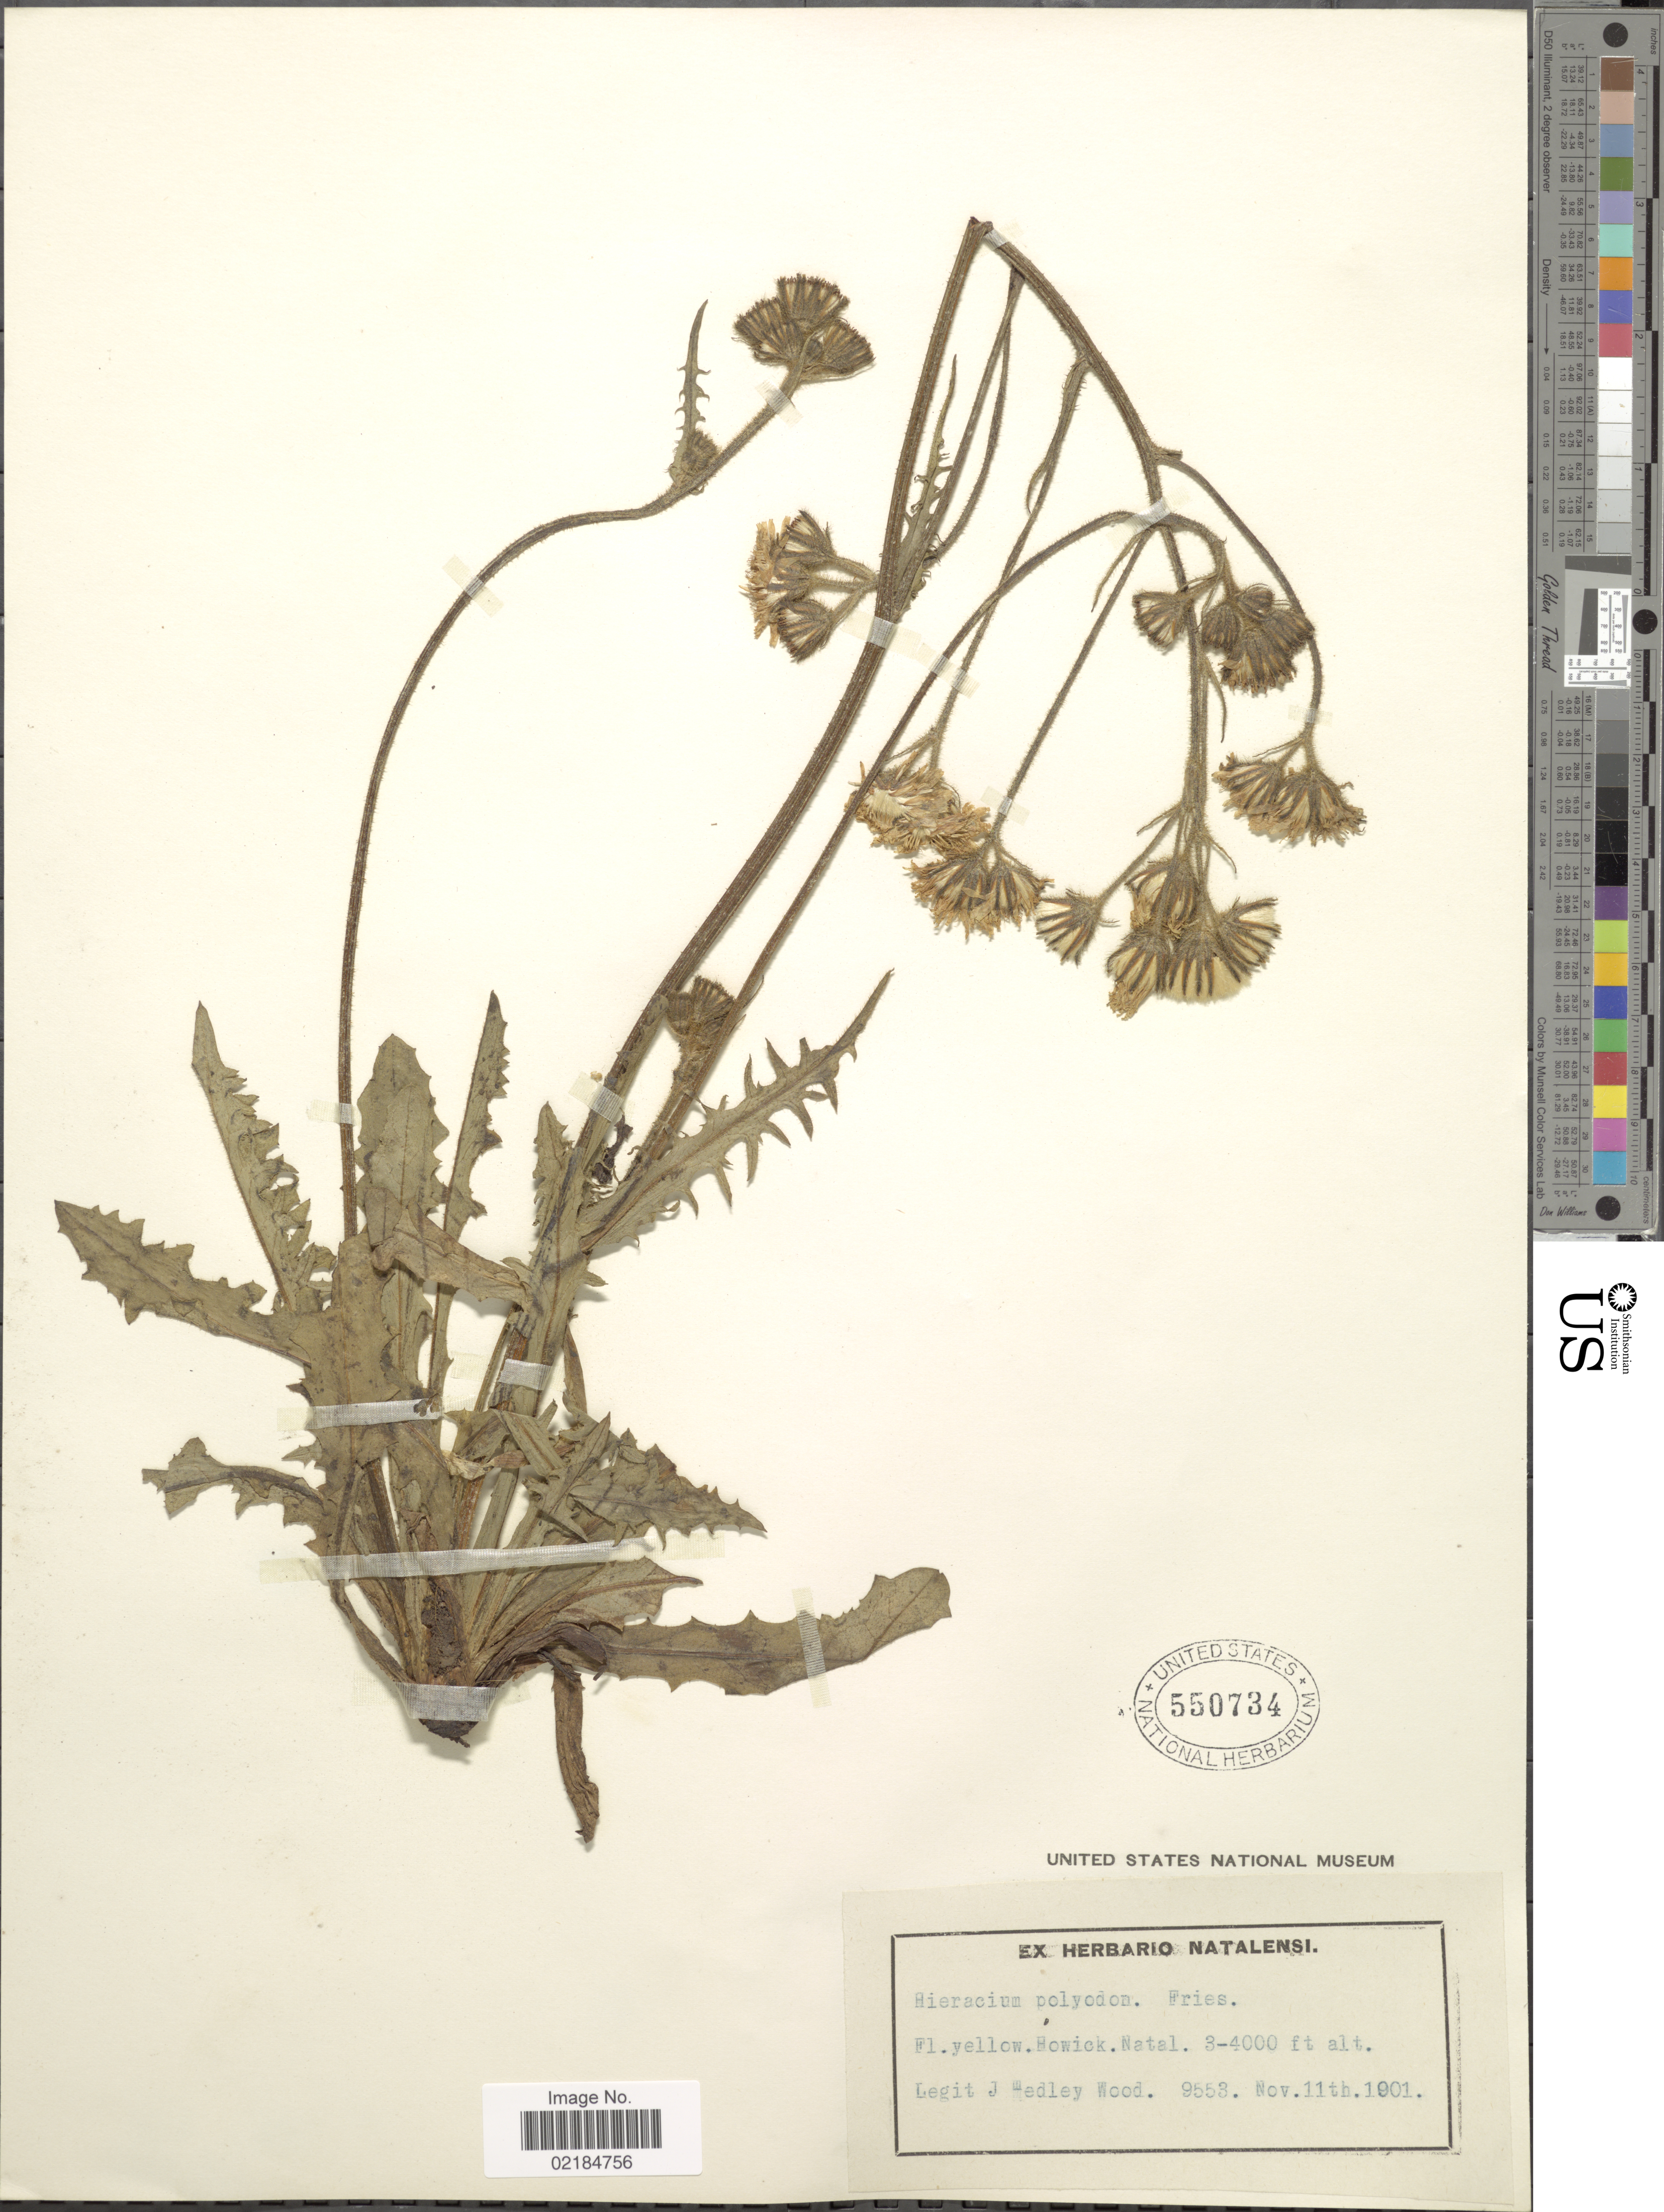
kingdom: Plantae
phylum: Tracheophyta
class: Magnoliopsida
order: Asterales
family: Asteraceae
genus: Hieracium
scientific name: Hieracium polyodon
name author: Fr.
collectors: J. M. Wood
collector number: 9553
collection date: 1901-11-11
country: South Africa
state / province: KwaZulu-Natal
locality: Howick, Natal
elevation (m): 914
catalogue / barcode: US 550734